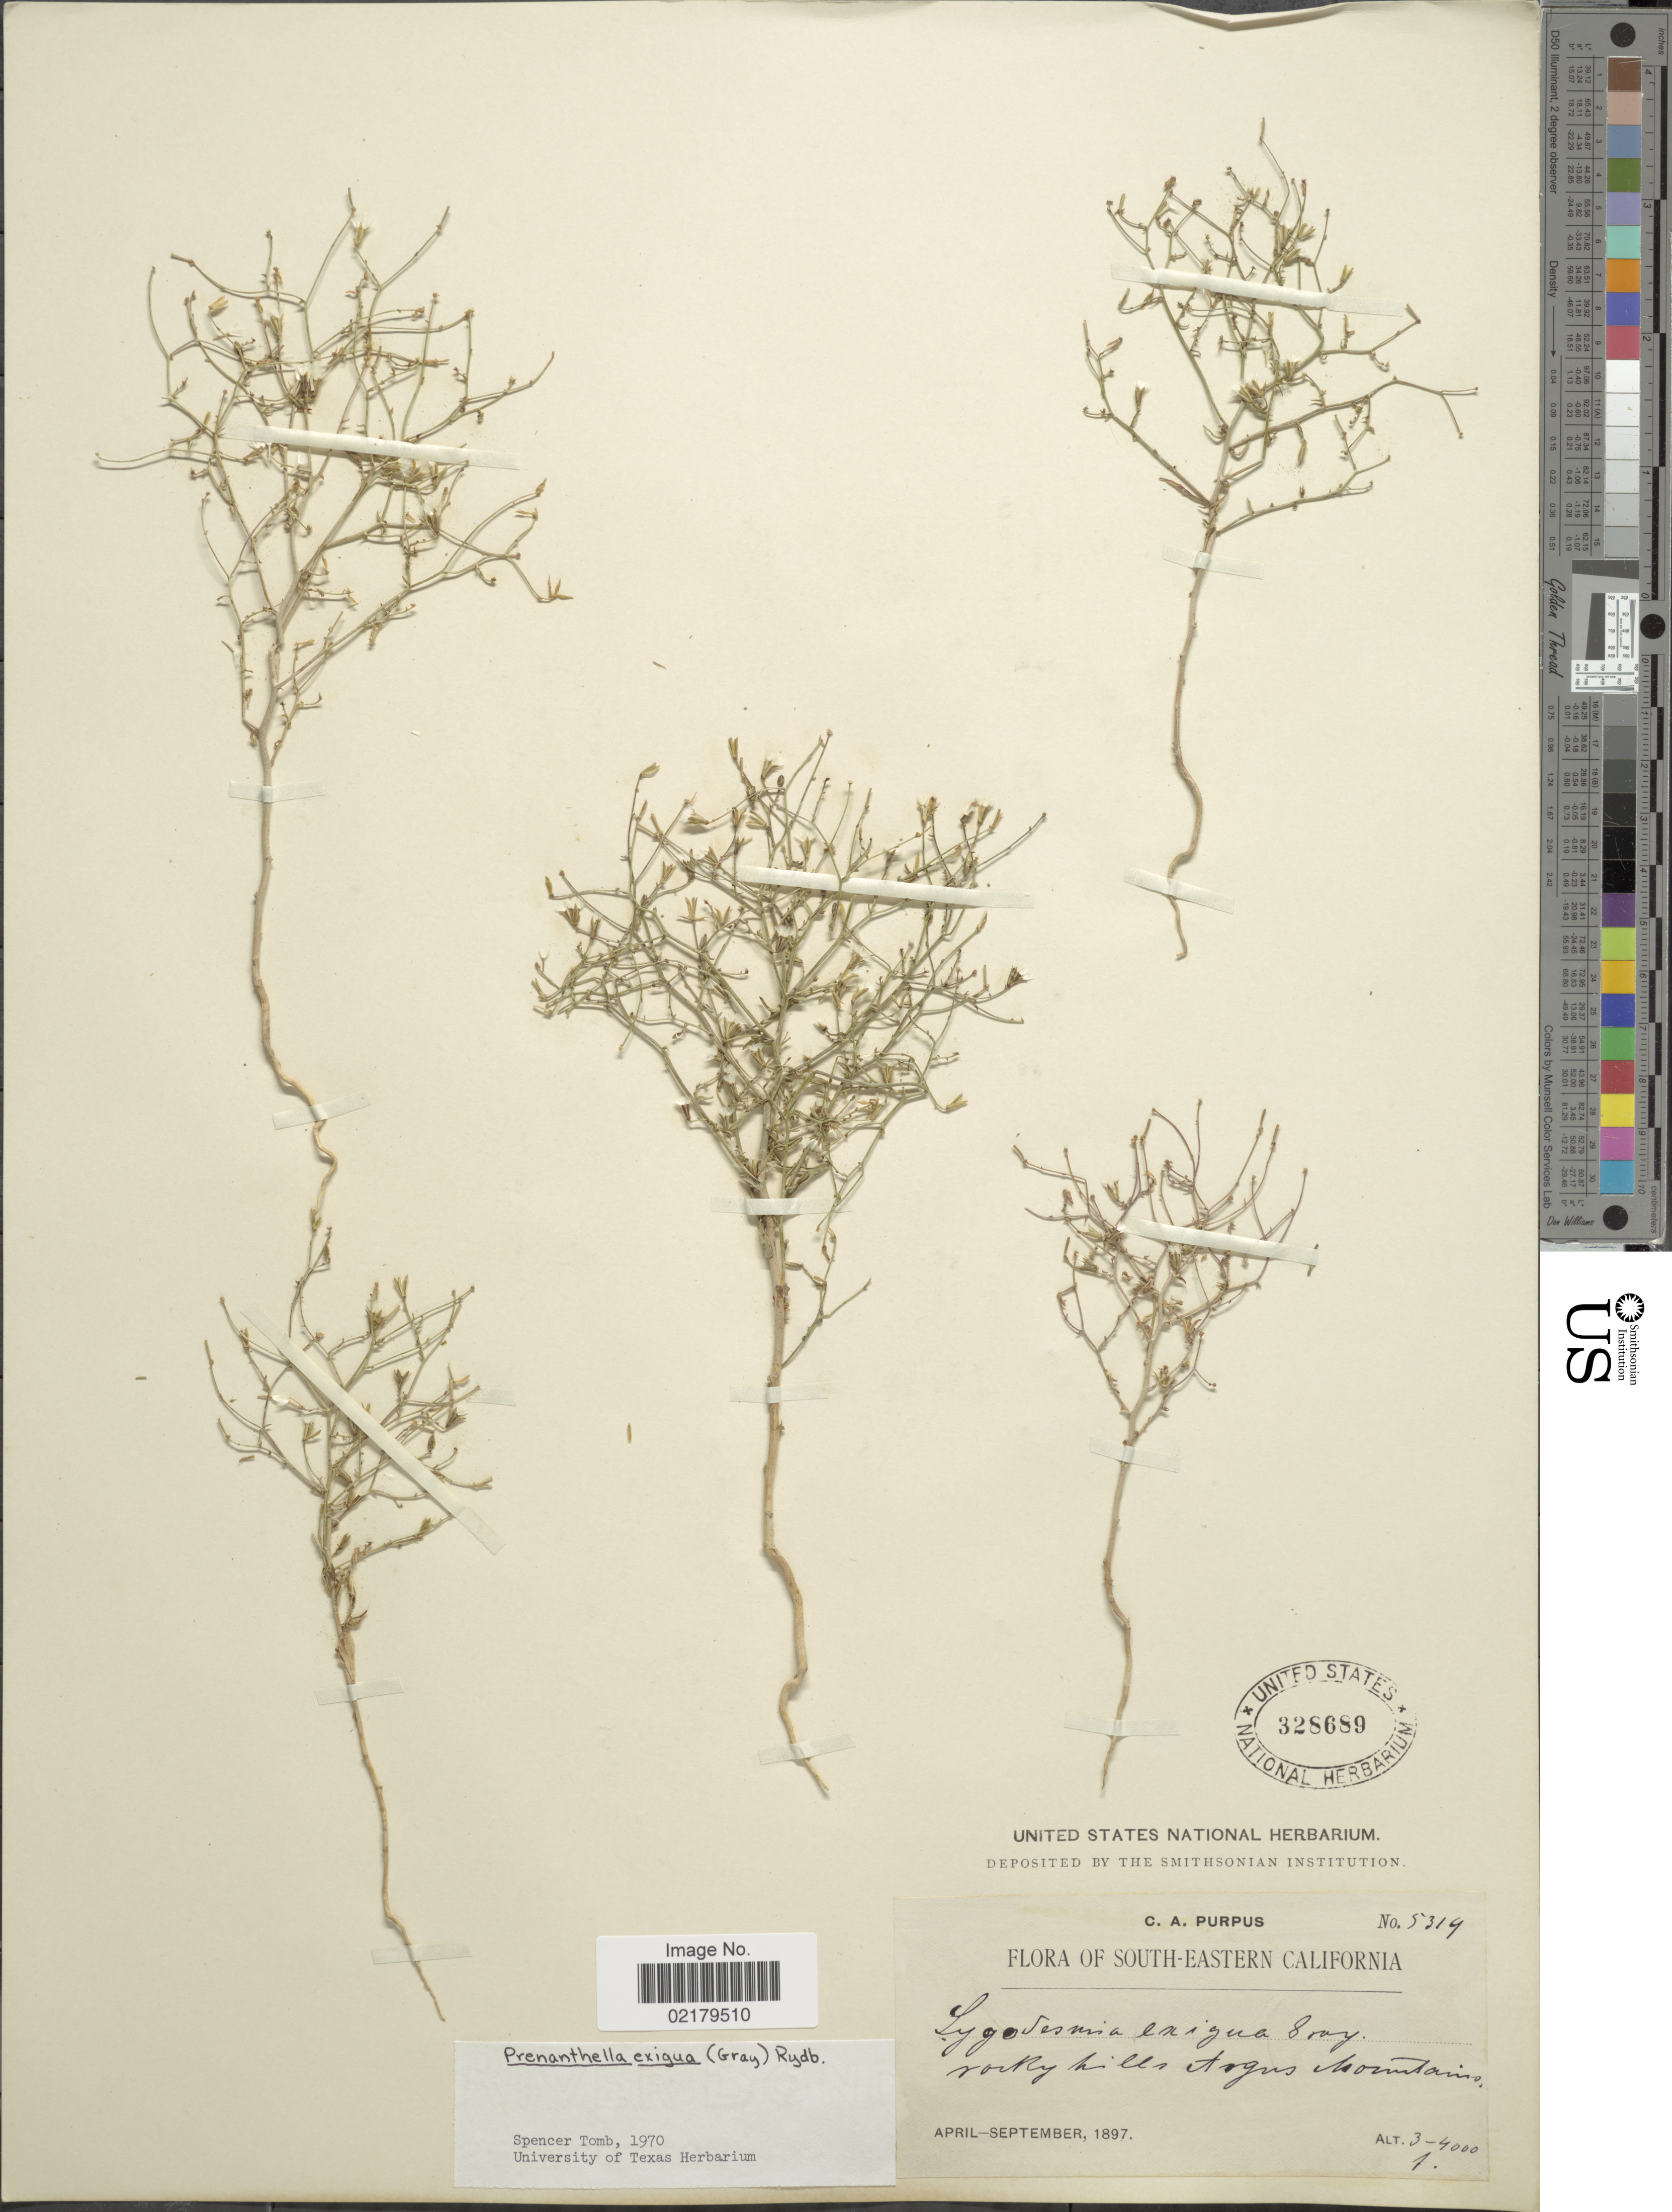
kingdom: Plantae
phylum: Tracheophyta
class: Magnoliopsida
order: Asterales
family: Asteraceae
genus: Prenanthella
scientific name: Prenanthella exigua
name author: (A. Gray) Rydb.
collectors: C. A. Purpus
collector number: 5319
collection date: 1897-04/1897-09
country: United States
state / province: California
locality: South-Eastern California, rocky hills Argus Mountains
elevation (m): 914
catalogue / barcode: US 328689